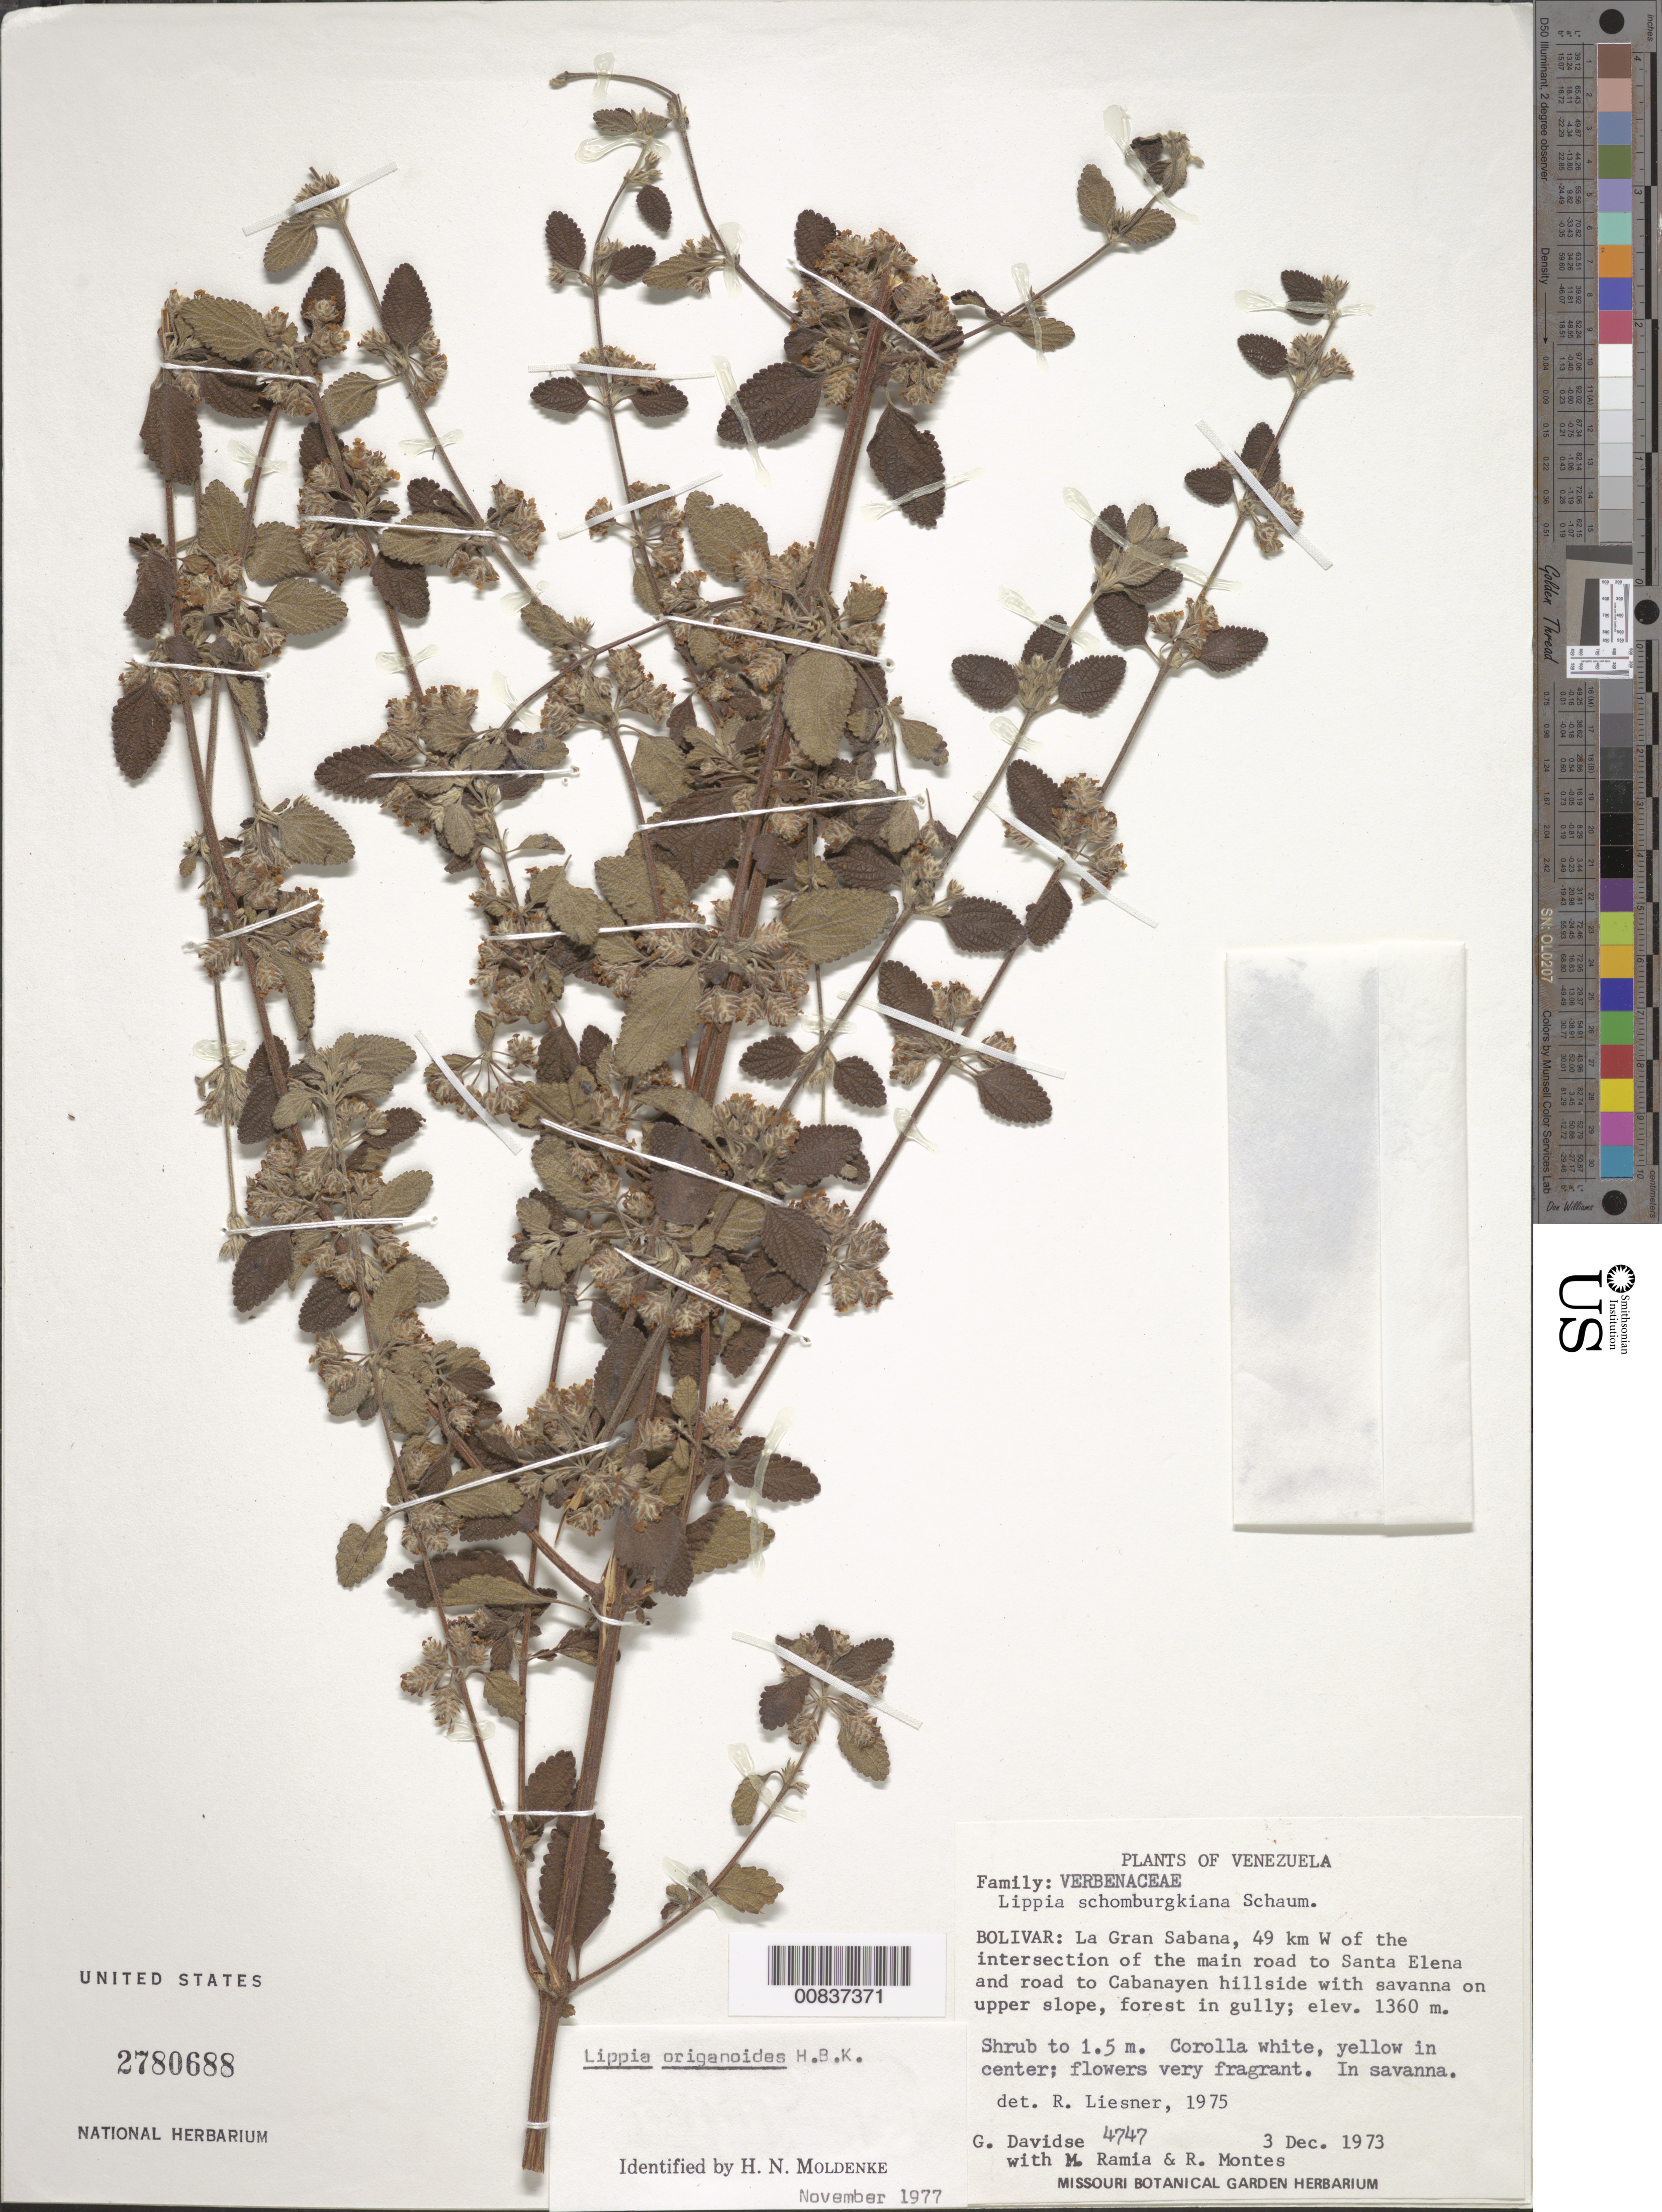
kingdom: Plantae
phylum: Tracheophyta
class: Magnoliopsida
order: Lamiales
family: Verbenaceae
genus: Lippia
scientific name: Lippia origanoides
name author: Kunth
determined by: Moldenke, H. N.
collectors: G. Davidse, M. Ramia & R. Montes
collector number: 4747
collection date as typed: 3-Dec-73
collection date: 1973-12-03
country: Venezuela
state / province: Bolívar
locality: Gran Sabana, 49 km W of intersection of Santa Elena road and road to Cabanayen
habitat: Hillside with savanna on uppers slope, florest in gully; in savanna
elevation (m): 1360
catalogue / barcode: US 2780688